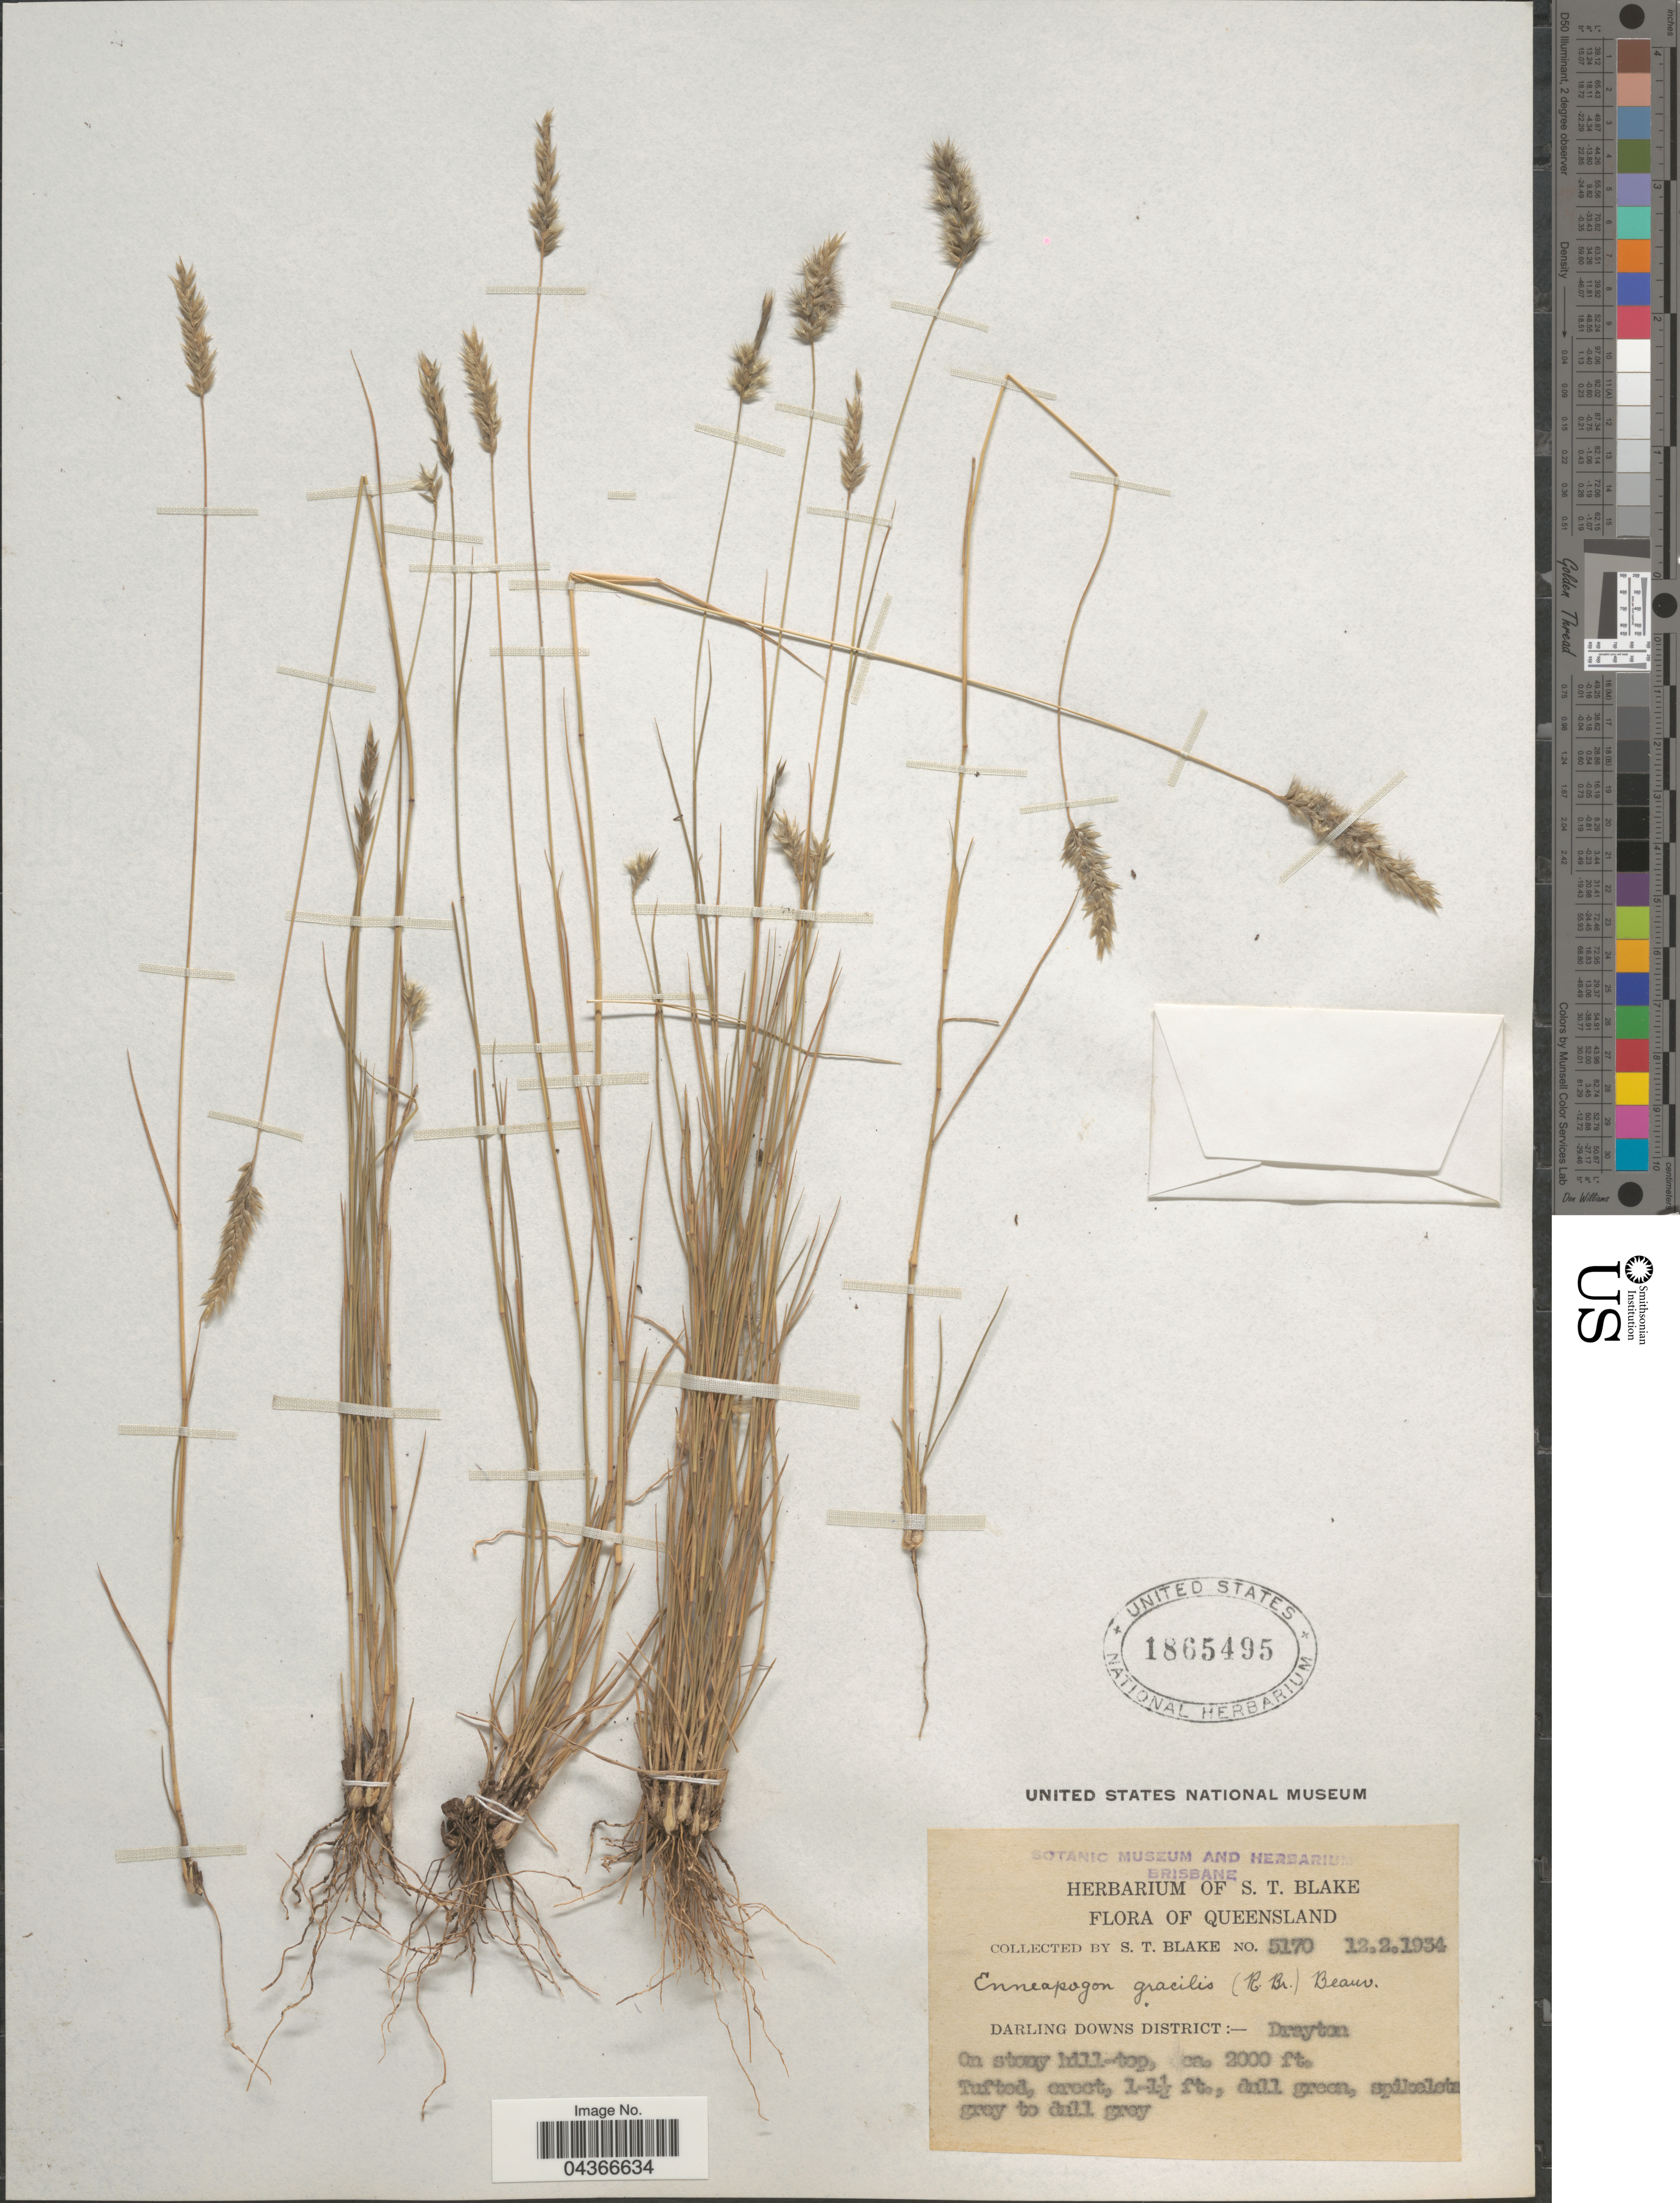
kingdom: Plantae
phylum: Tracheophyta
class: Liliopsida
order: Poales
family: Poaceae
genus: Enneapogon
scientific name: Enneapogon gracilis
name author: (R. Br.) P. Beauv.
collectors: S. T. Blake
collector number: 5170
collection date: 1934-02-12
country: Australia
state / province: Queensland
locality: Darling Downs District:- Drayton.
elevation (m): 610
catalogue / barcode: US 1865495